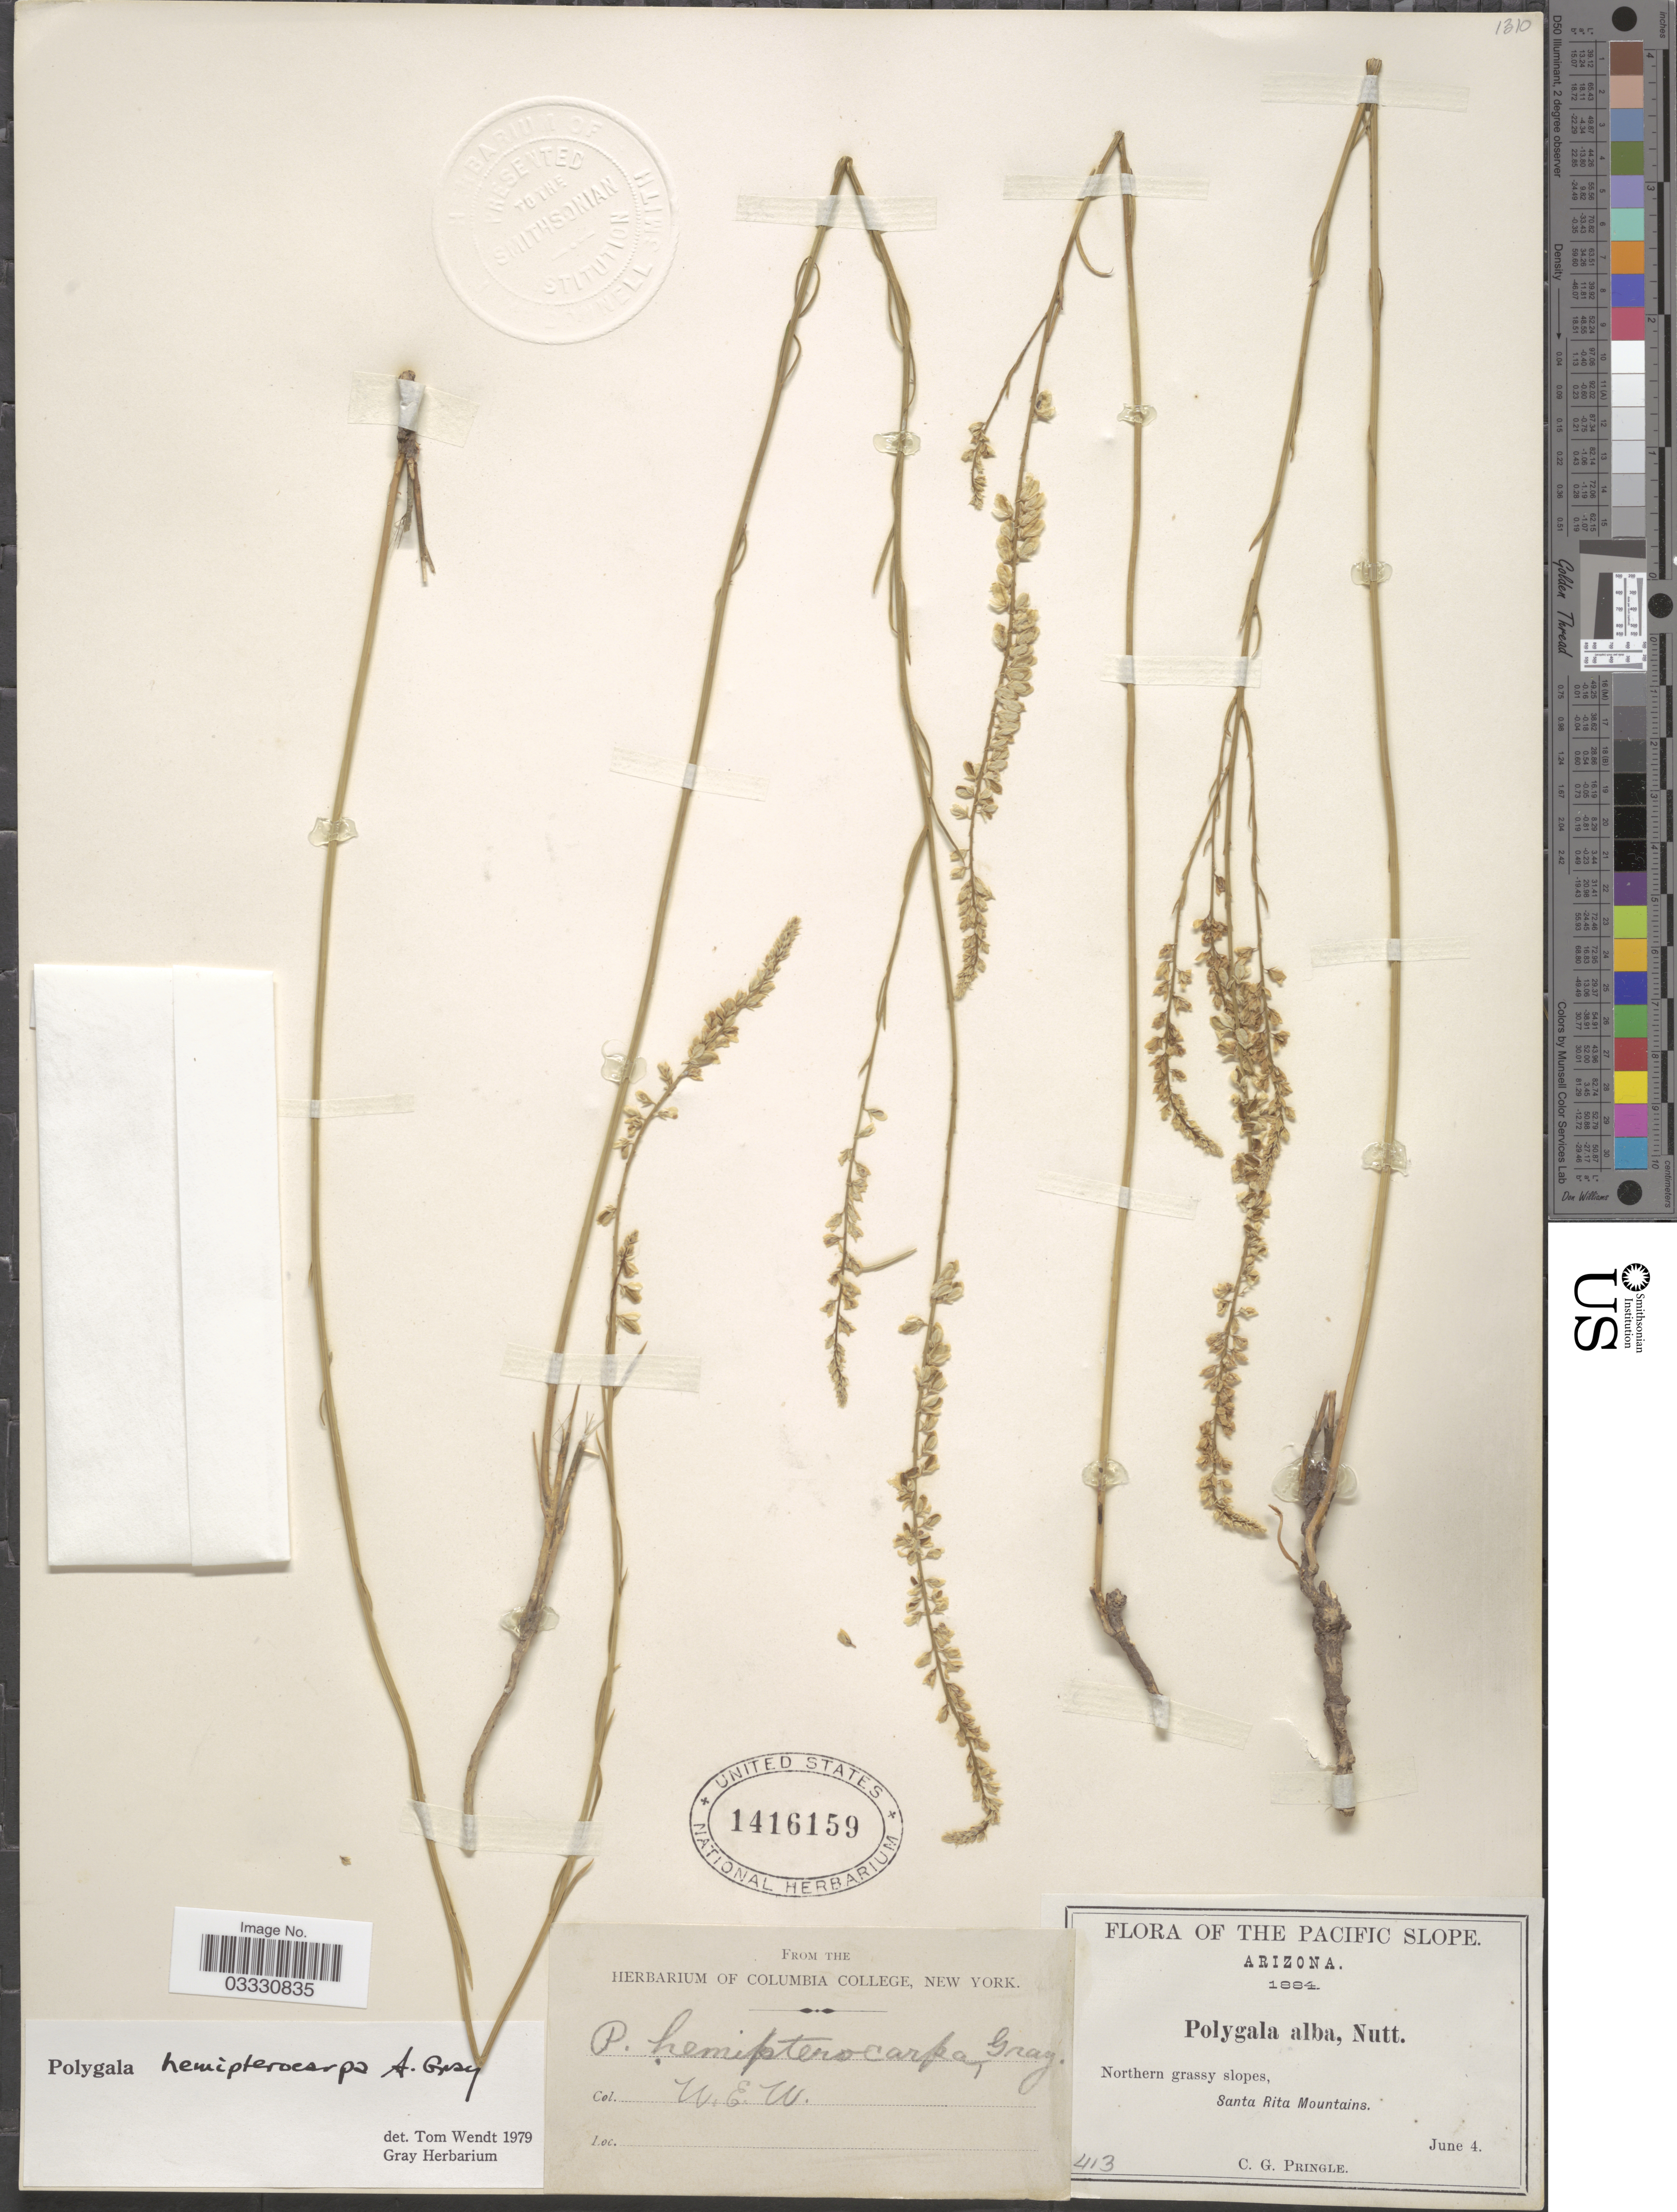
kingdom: Plantae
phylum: Tracheophyta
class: Magnoliopsida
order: Fabales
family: Polygalaceae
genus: Polygala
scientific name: Polygala hemipterocarpa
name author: A. Gray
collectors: C. G. Pringle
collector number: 413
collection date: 1884-06-04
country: United States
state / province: Arizona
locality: The Pacific Slope. Northern grassy slopes, Santa Rita Mountains.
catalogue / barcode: US 1416159